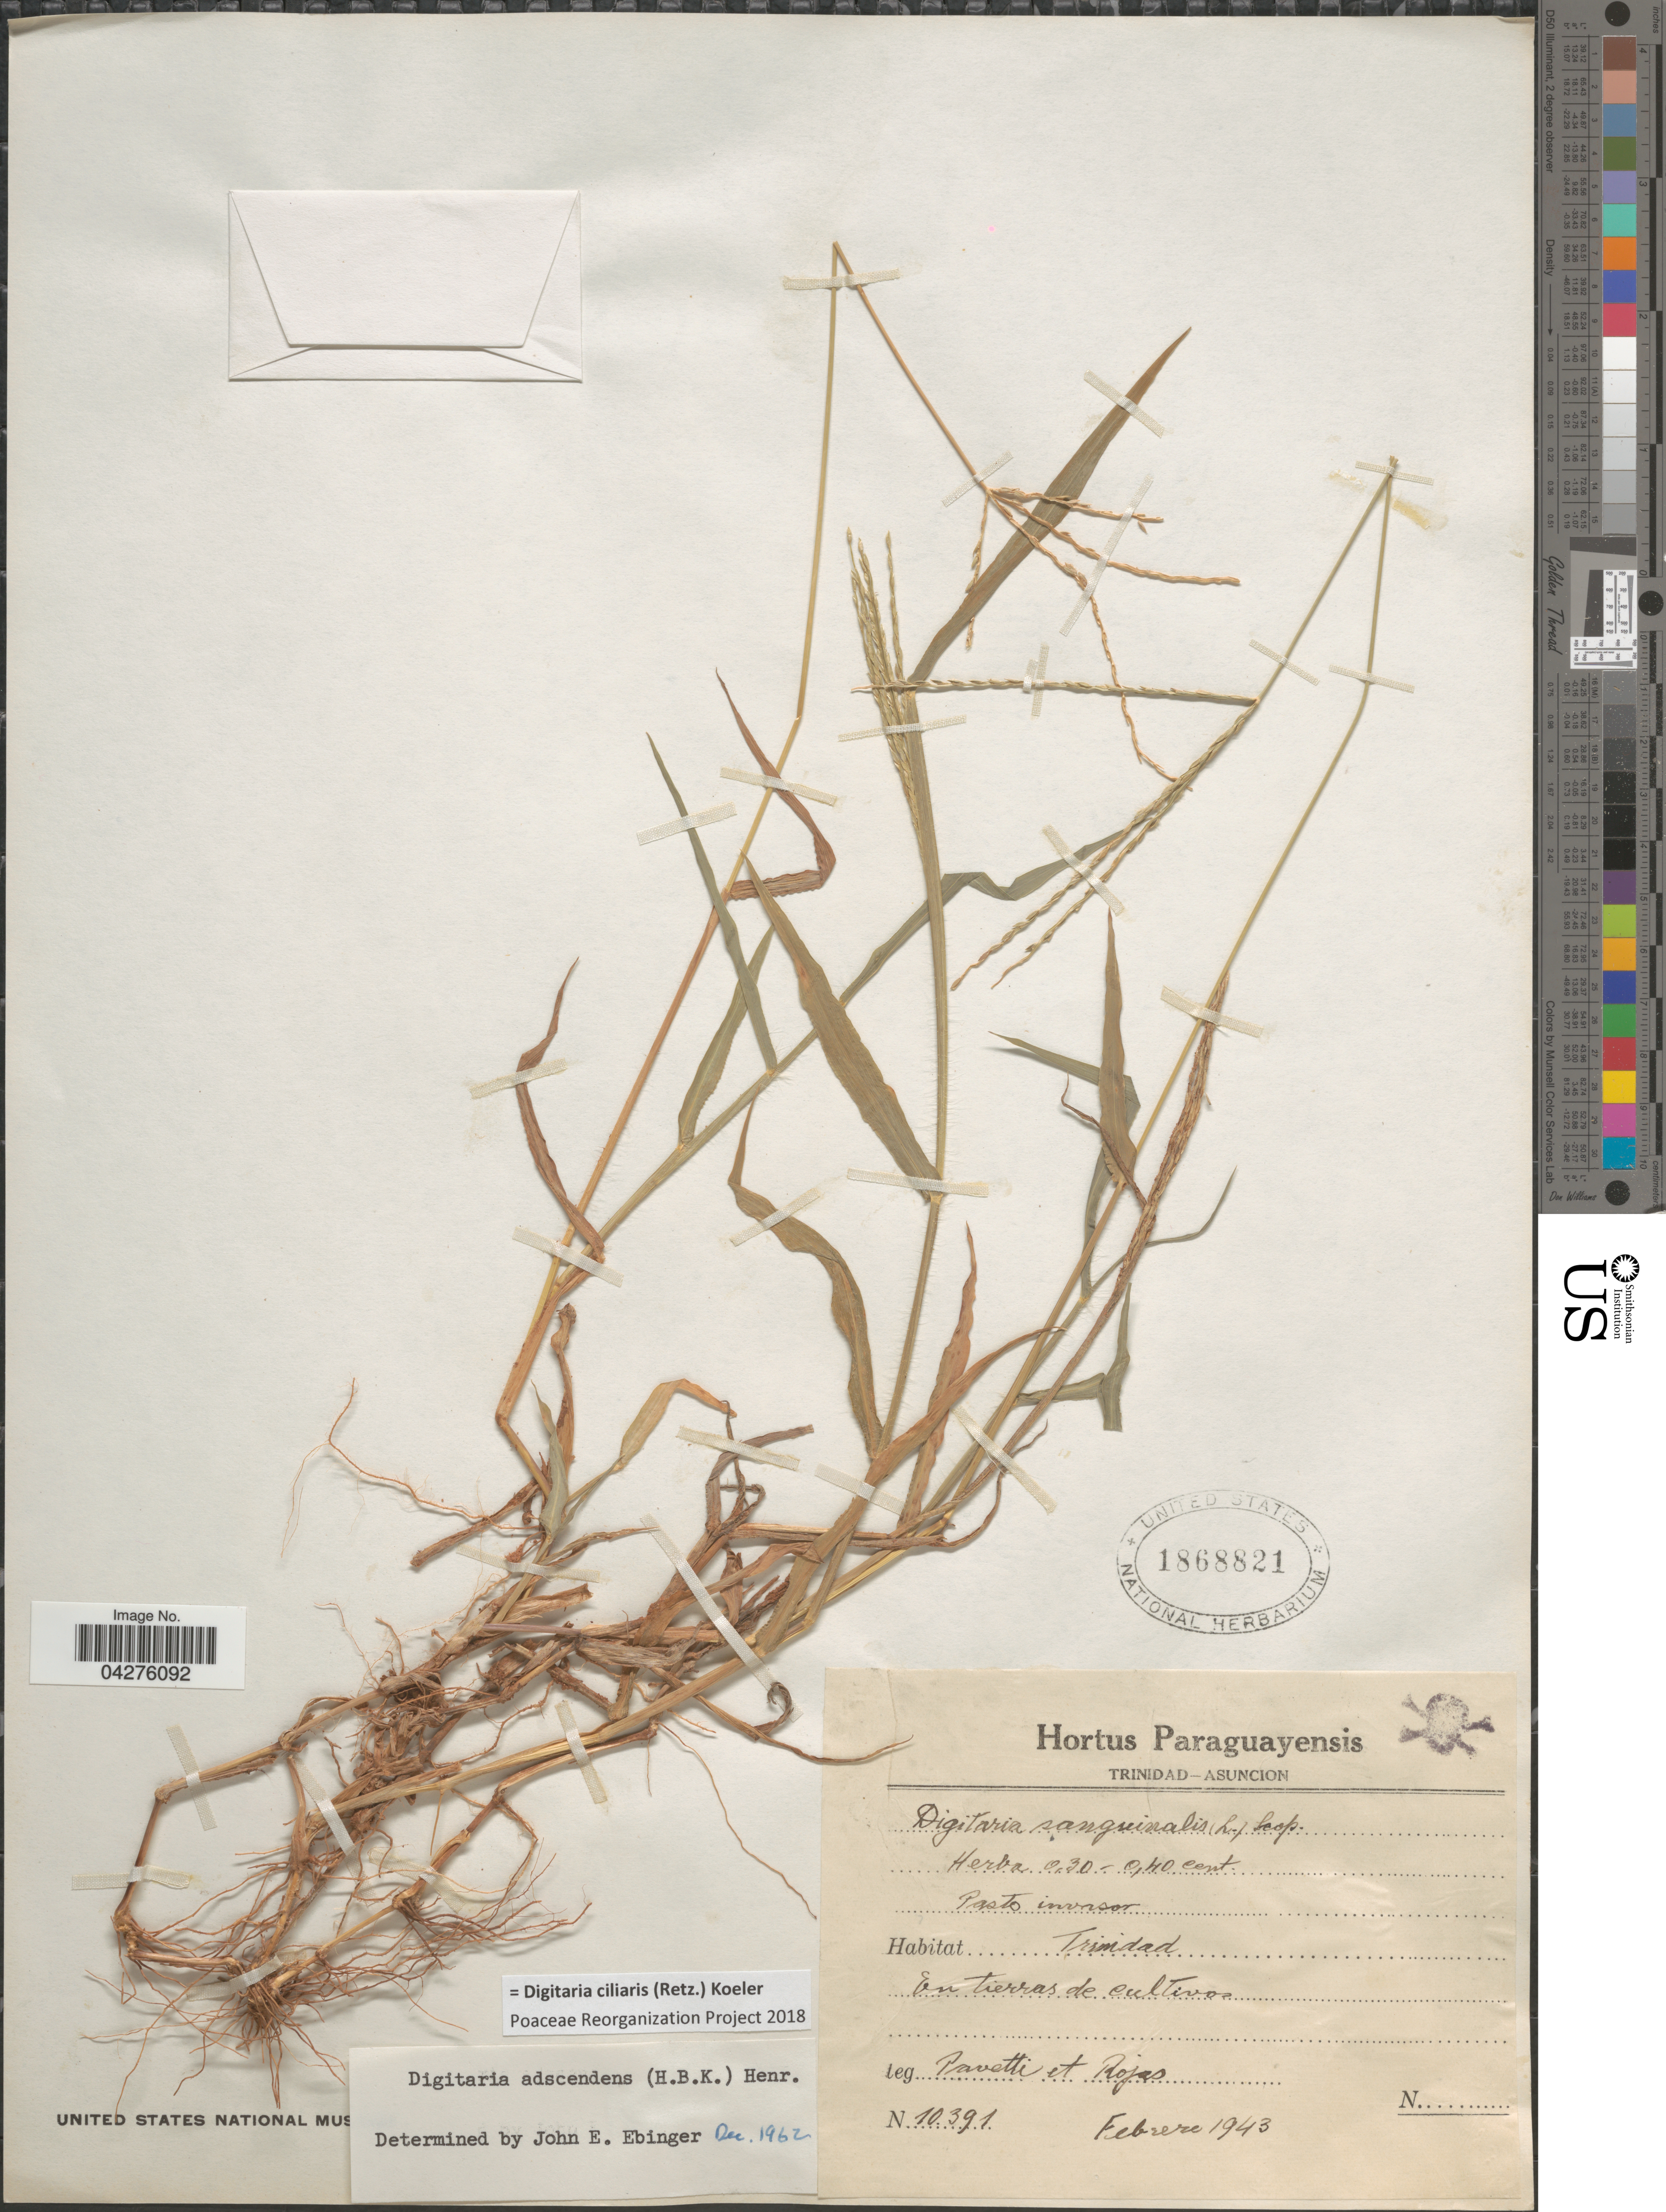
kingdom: Plantae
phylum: Tracheophyta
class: Liliopsida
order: Poales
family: Poaceae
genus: Digitaria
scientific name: Digitaria ciliaris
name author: (Retz.) Koeler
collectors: -. Pavetti & Rojas, --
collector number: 10391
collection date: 1943-02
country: Paraguay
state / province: Asuncion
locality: Trinidad.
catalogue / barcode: US 1868821